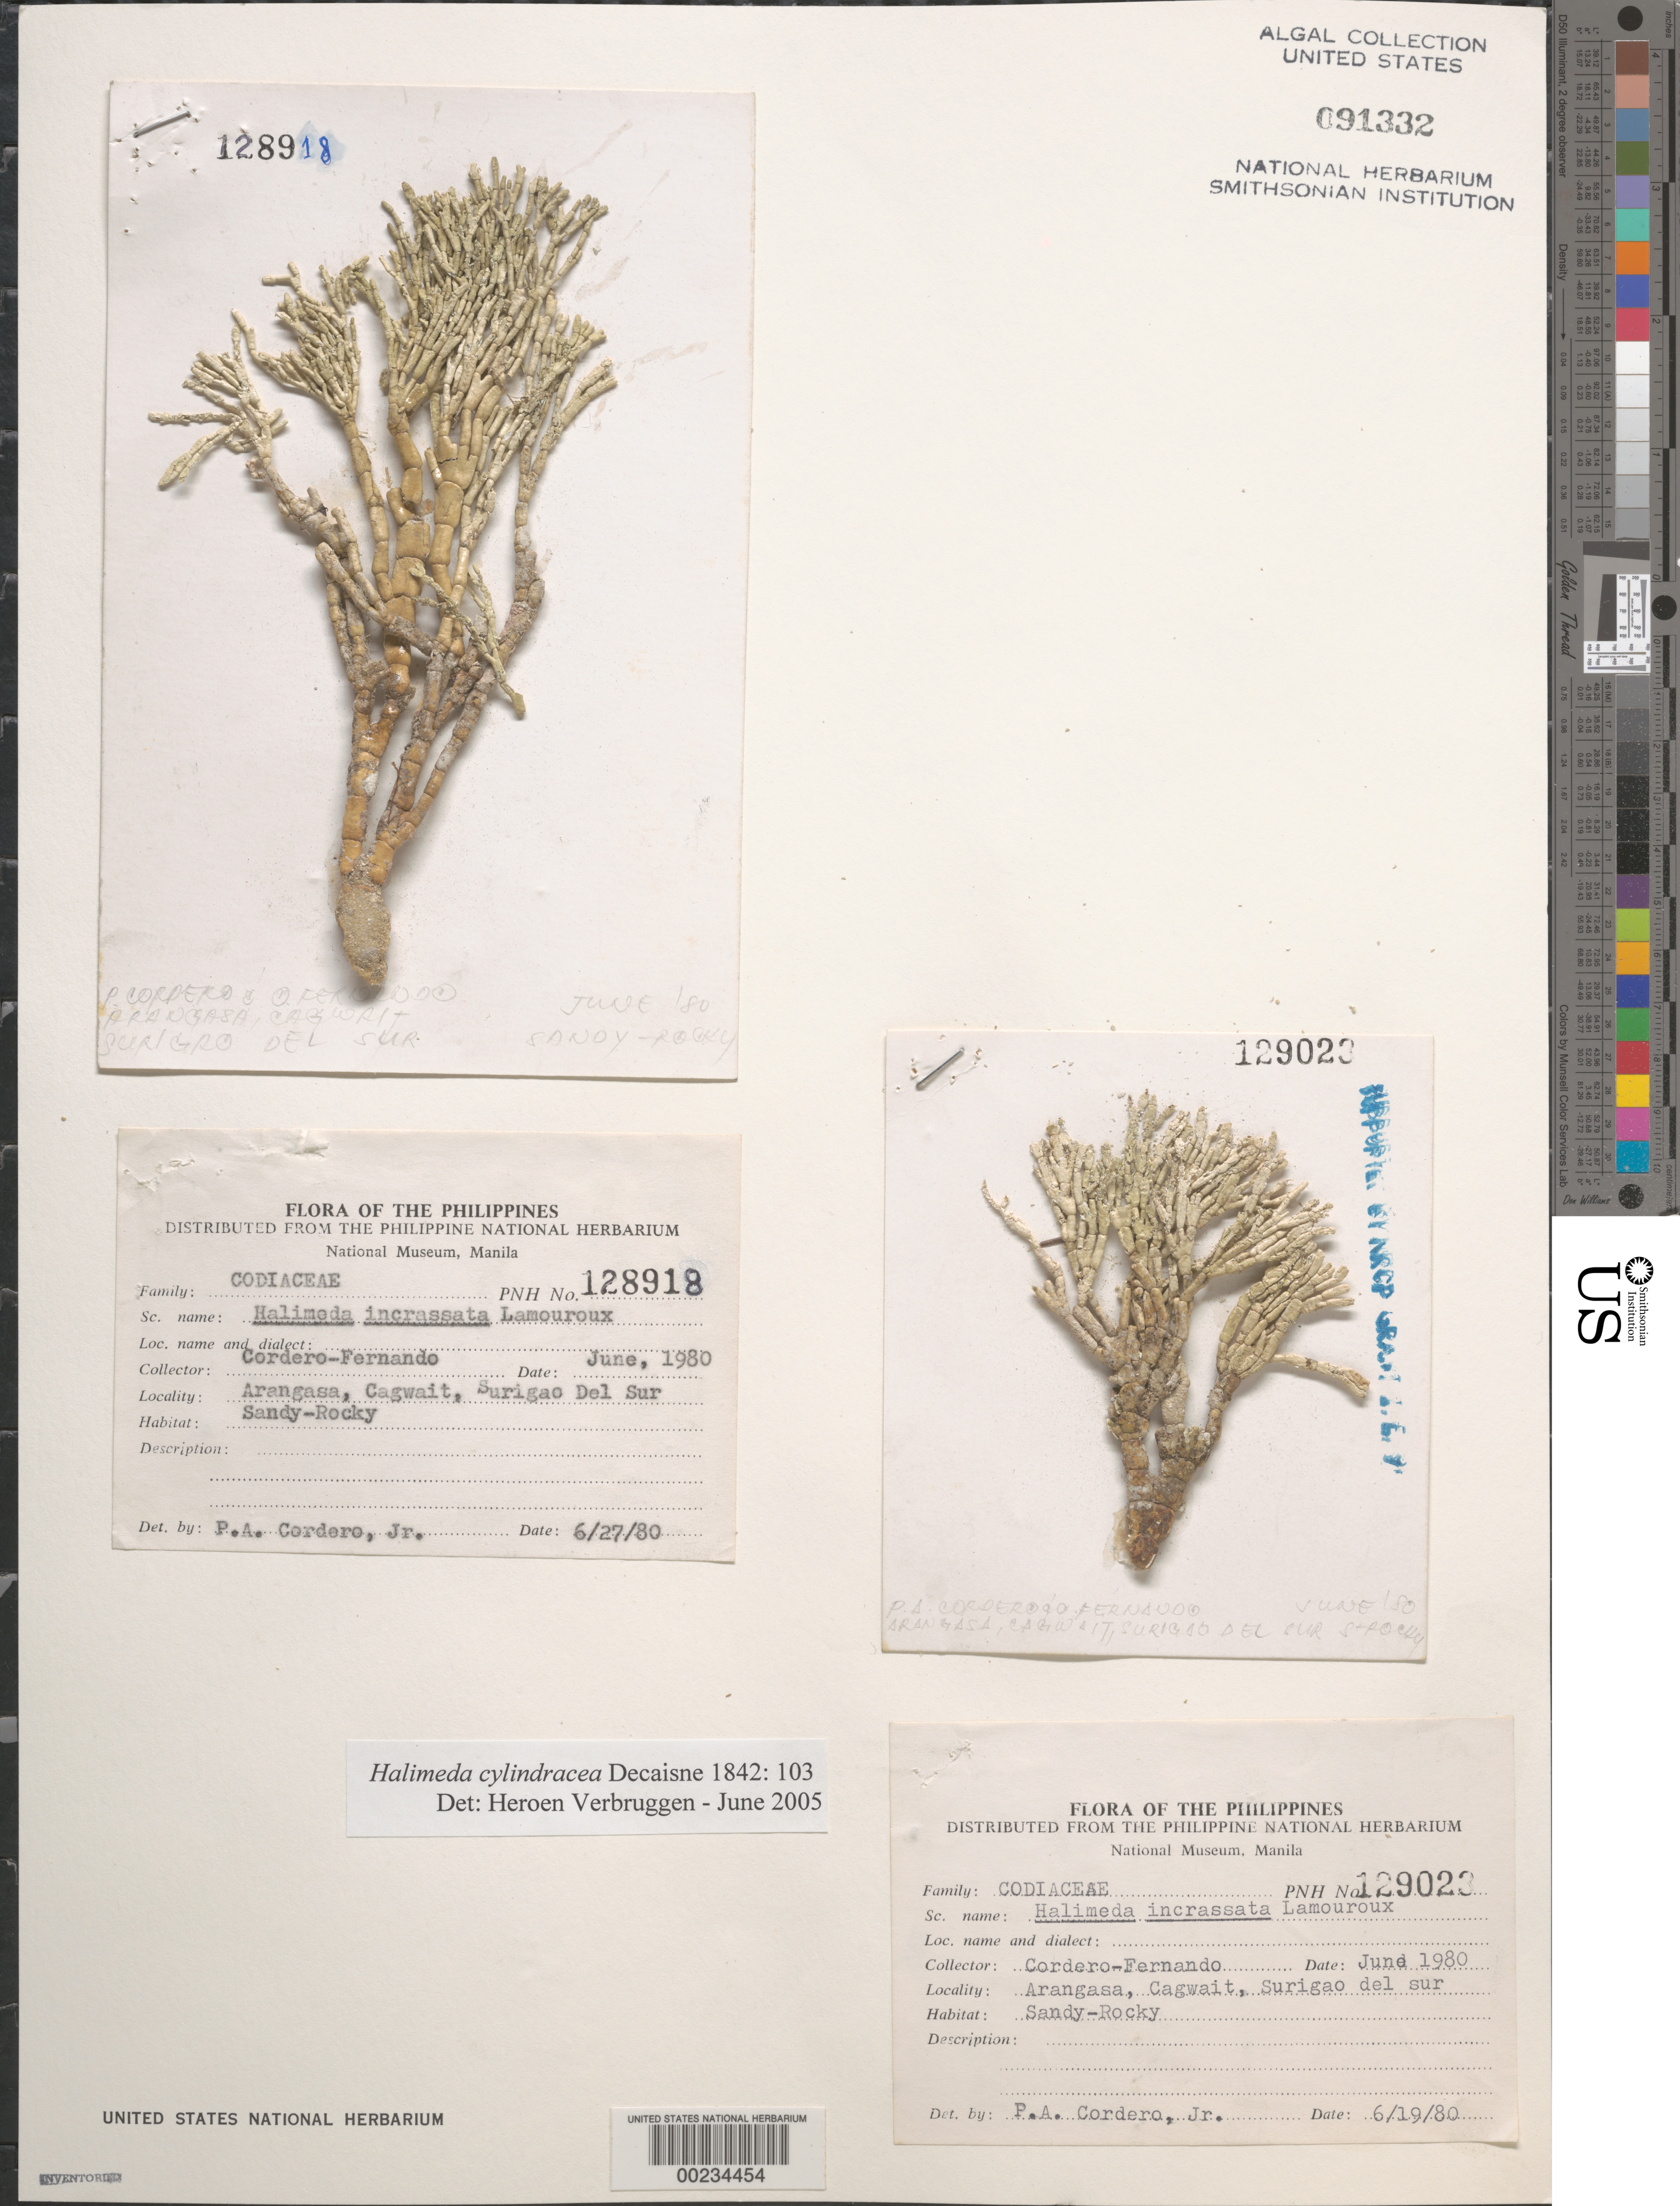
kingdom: Plantae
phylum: Chlorophyta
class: Ulvophyceae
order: Bryopsidales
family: Halimedaceae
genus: Halimeda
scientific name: Halimeda cylindracea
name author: Decne.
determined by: Verbruggen, H.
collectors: P. A. Cordero & O. Fernando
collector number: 128918 & 129023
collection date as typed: Jun 1980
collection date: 1980-06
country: Philippines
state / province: Caraga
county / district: Surigao del Sur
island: Mindanao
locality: Arangasa, Cagwait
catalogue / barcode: US 91332